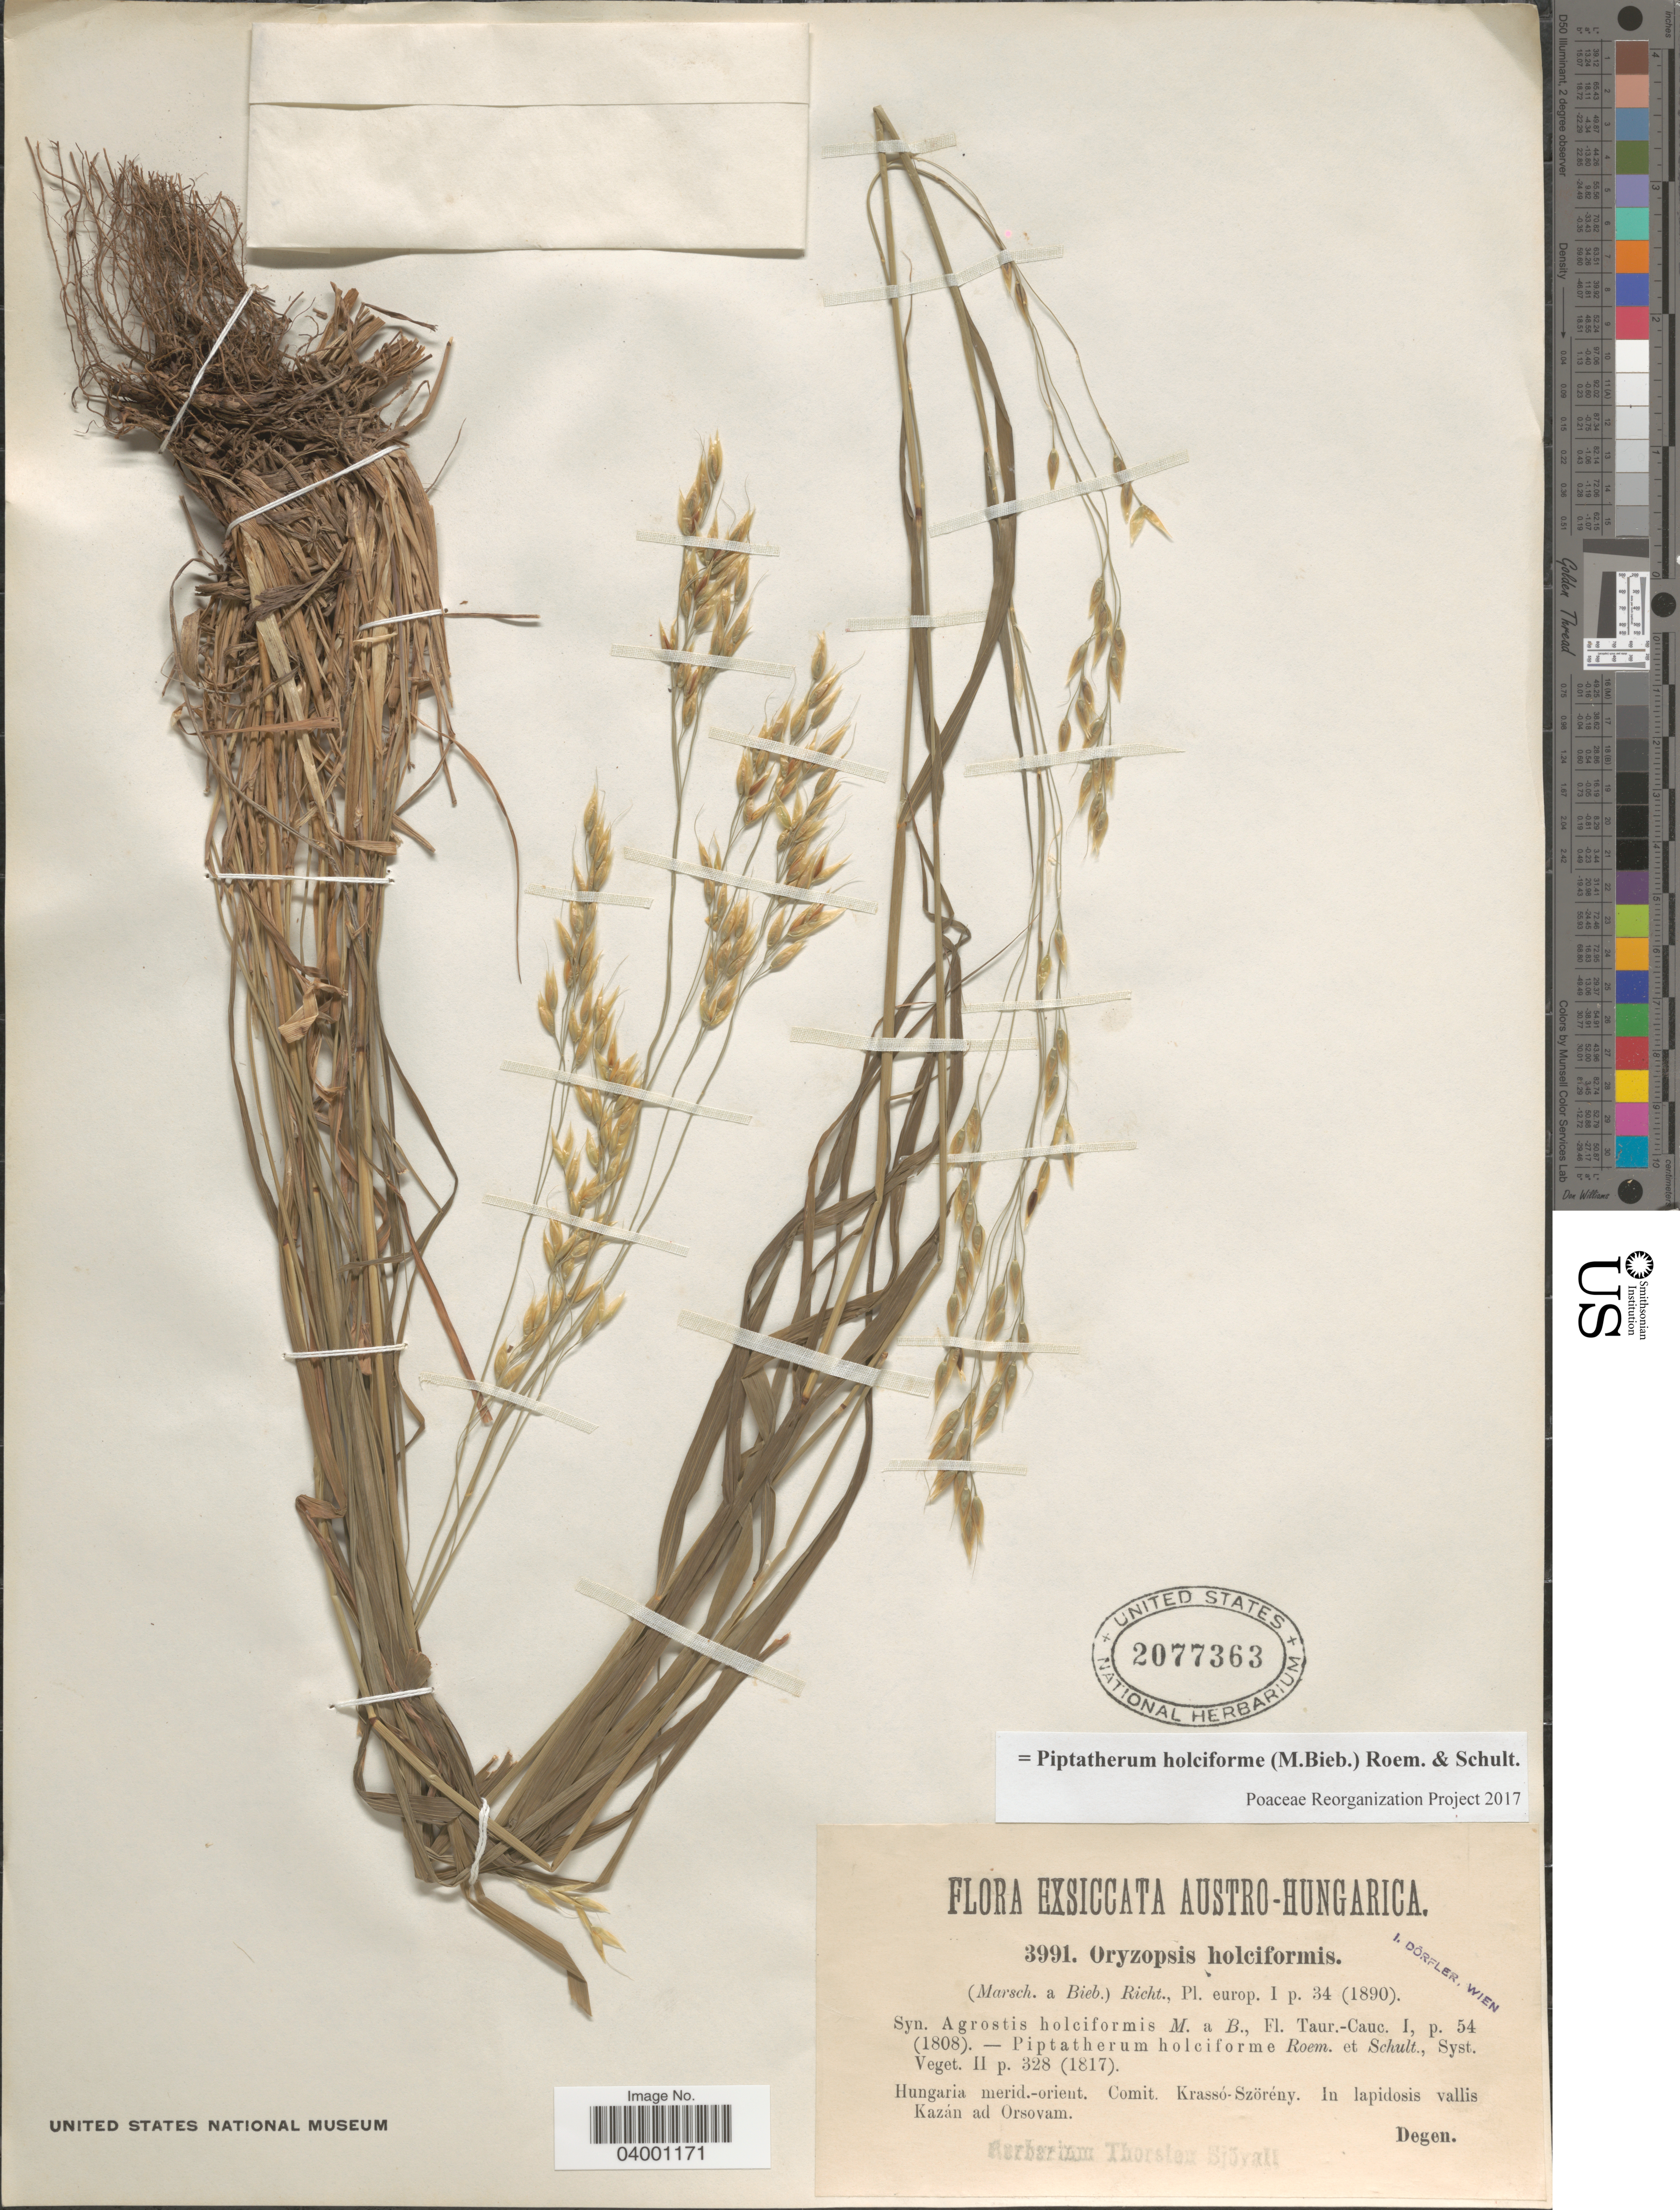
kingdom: Plantae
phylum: Tracheophyta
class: Liliopsida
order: Poales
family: Poaceae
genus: Piptatherum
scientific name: Piptatherum holciforme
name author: (M. Bieb.) Roem. & Schult.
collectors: Degen.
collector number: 3991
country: Hungary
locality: Austro-Hungarica. Hungaria merid.-orient. Comit. Krassó-Szörény. In lapidosis vallis Kazán ad Orsovam.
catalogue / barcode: US 2077363